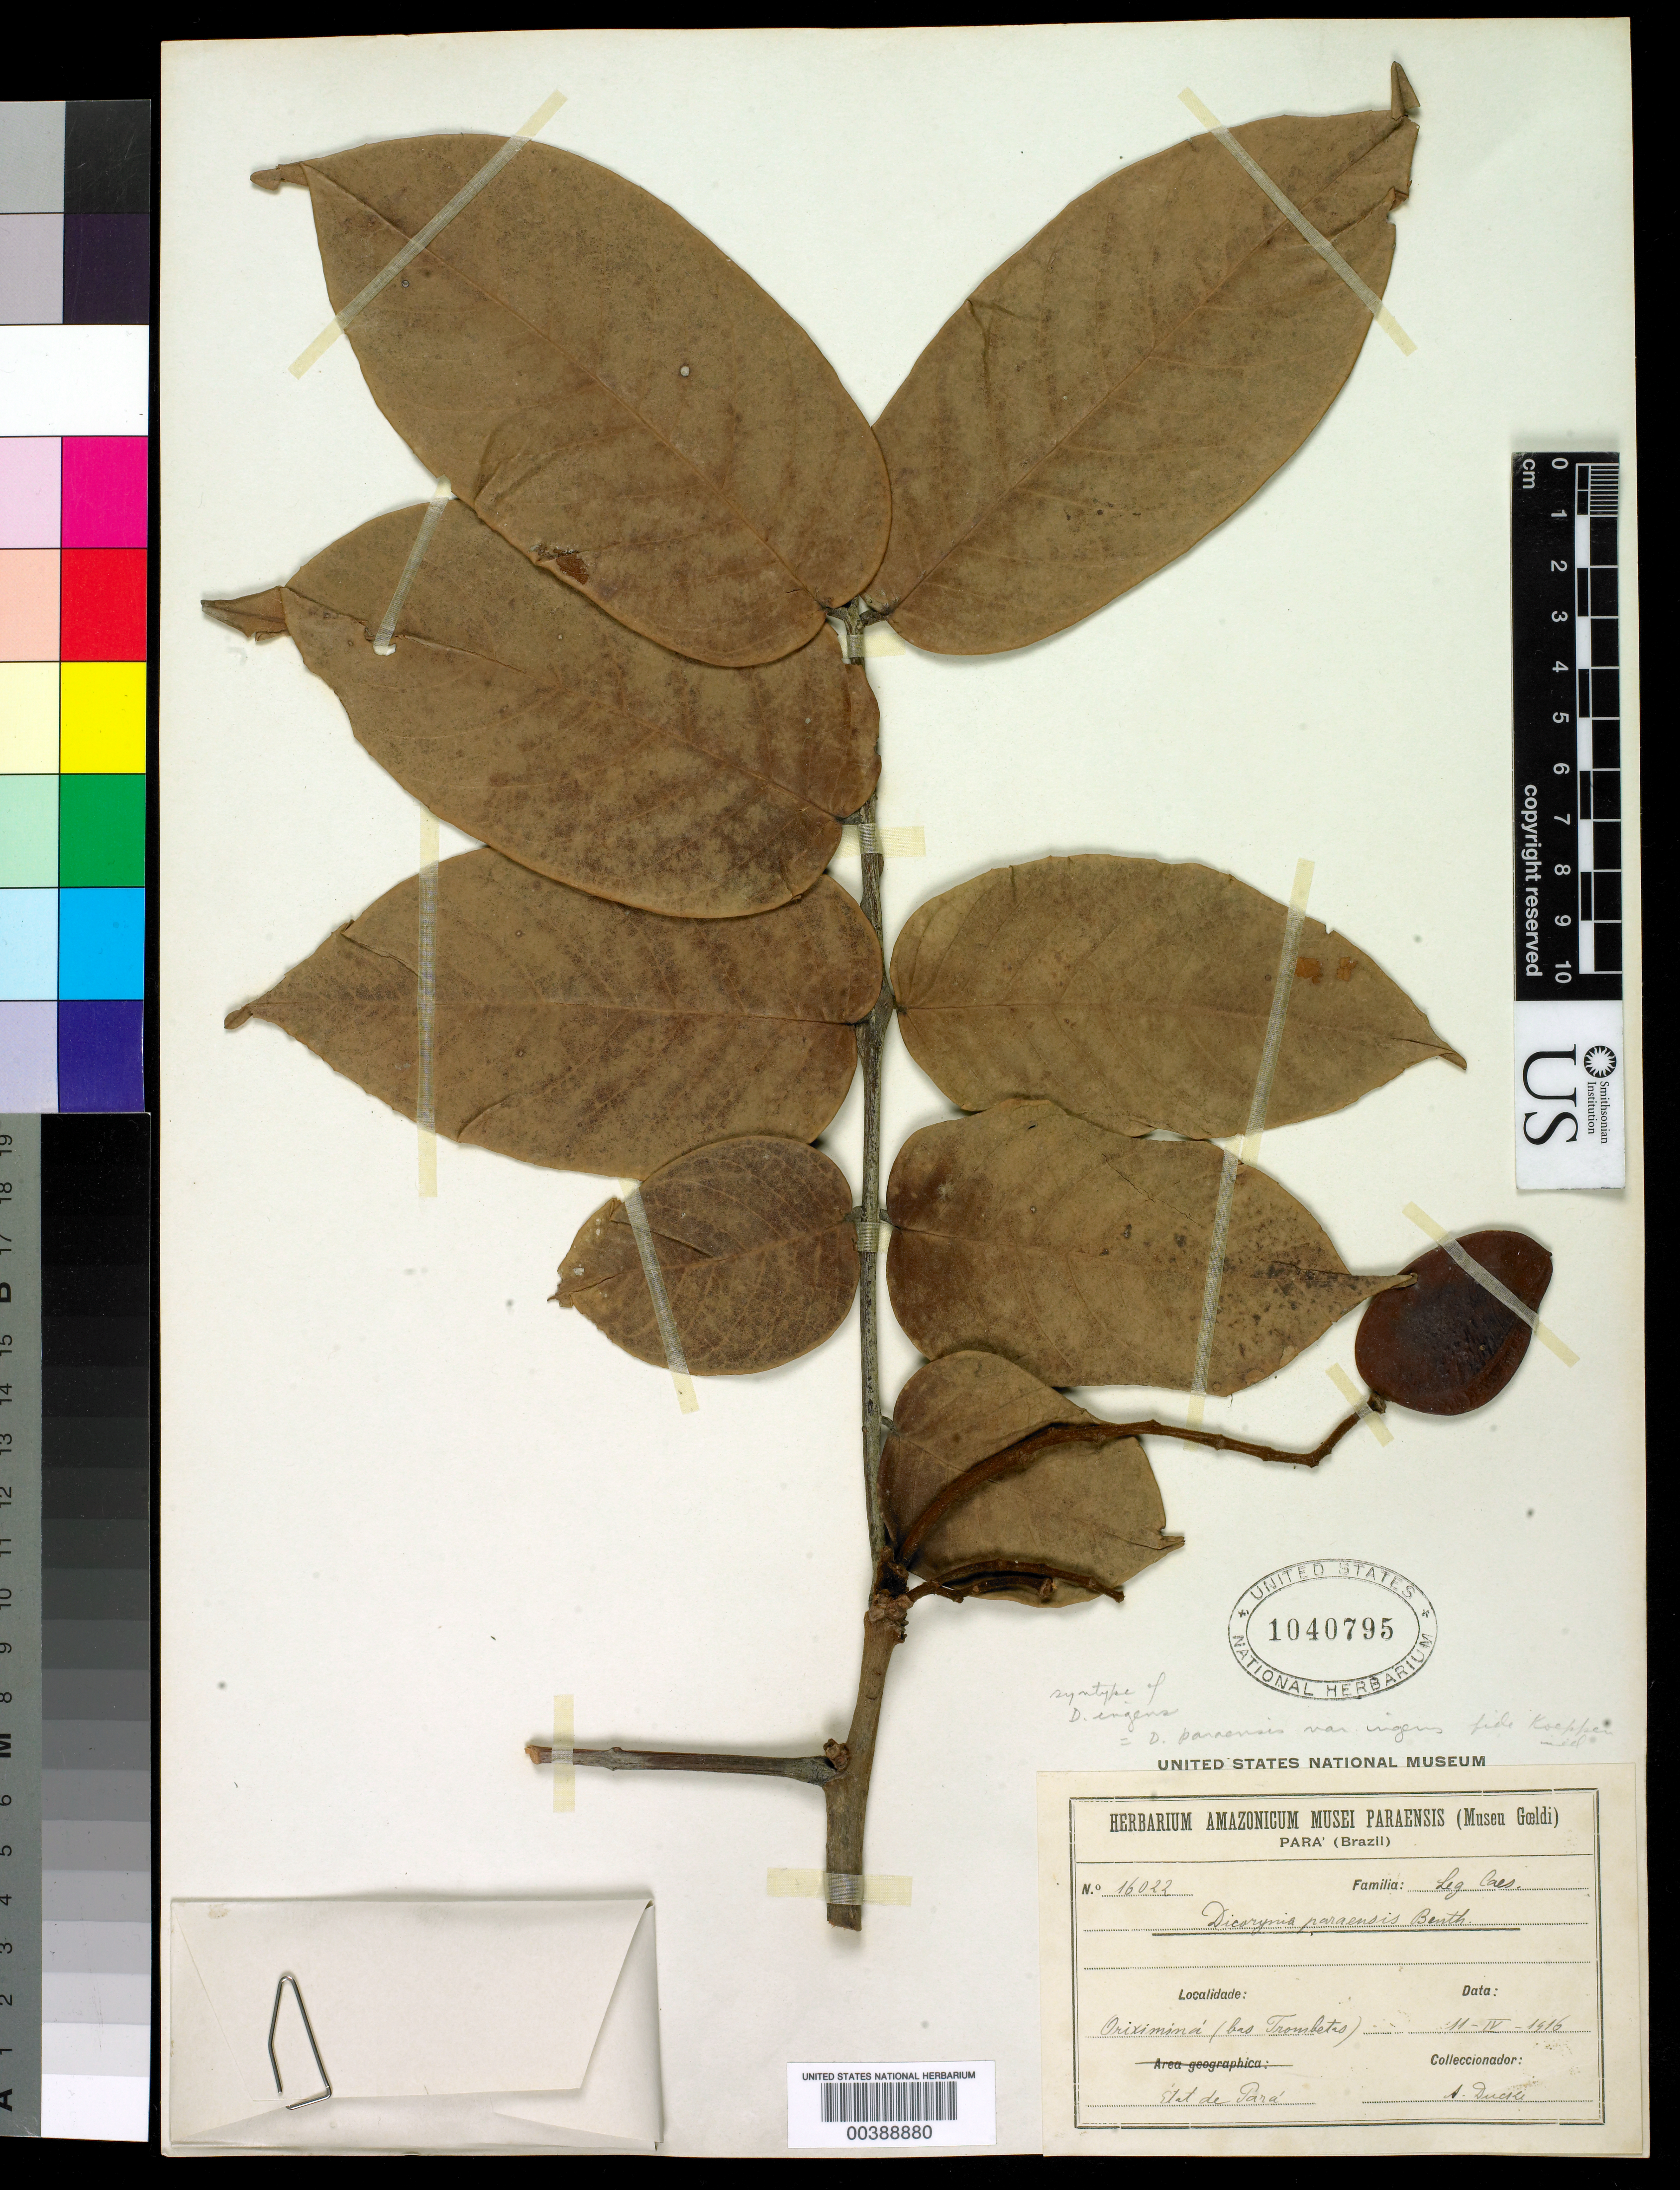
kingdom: Plantae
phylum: Tracheophyta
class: Magnoliopsida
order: Fabales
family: Fabaceae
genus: Dicorynia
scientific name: Dicorynia ingens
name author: Ducke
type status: Syntype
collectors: A. Ducke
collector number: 16022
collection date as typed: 11 Apr 1916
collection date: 1916-04-11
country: Brazil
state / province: Pará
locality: Oriximina (bas Trombetas)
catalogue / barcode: US 1040795